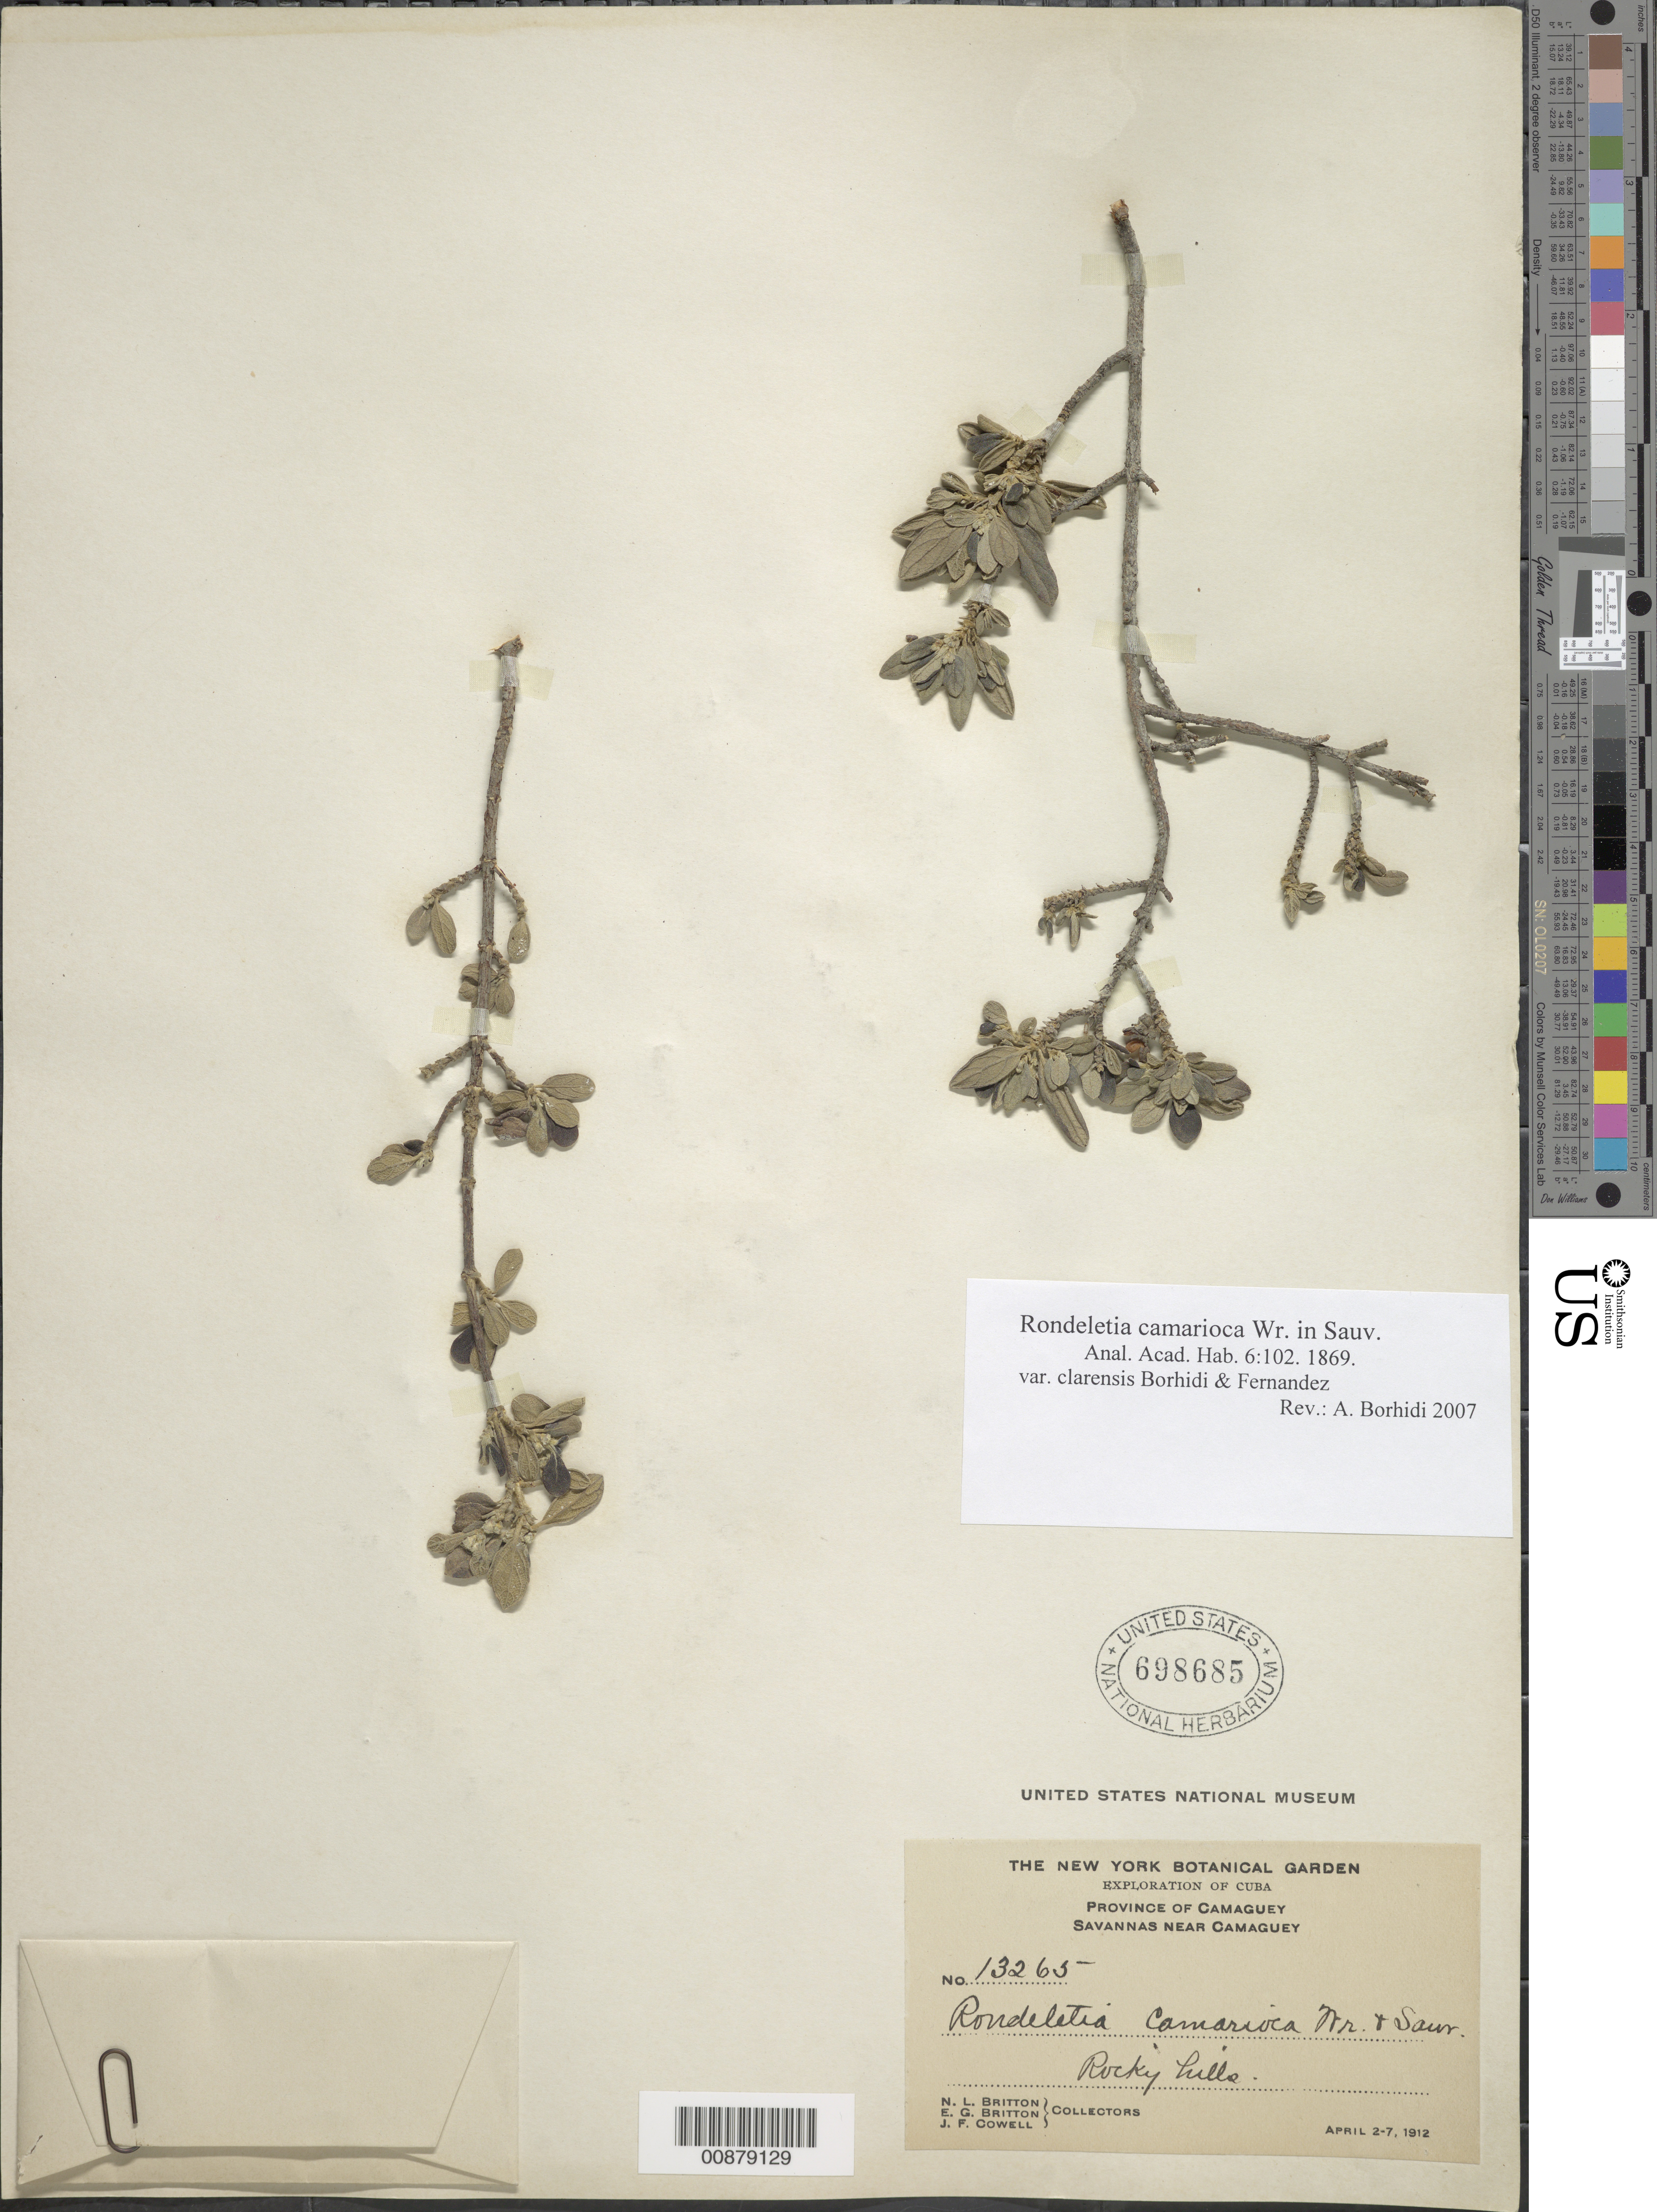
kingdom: Plantae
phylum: Tracheophyta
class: Magnoliopsida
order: Gentianales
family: Rubiaceae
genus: Rondeletia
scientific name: Rondeletia camarioca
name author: C. Wright in Sauvalle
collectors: N. Britton, E. G. Britton & J. F. Cowell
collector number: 13265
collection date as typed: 02 Apr 1912 to 07 Apr 1912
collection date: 1912-04-02/1912-04-07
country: Cuba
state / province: Camagüey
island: Cuba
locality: Near Camagüey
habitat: Rocky hills.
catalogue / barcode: US 698685